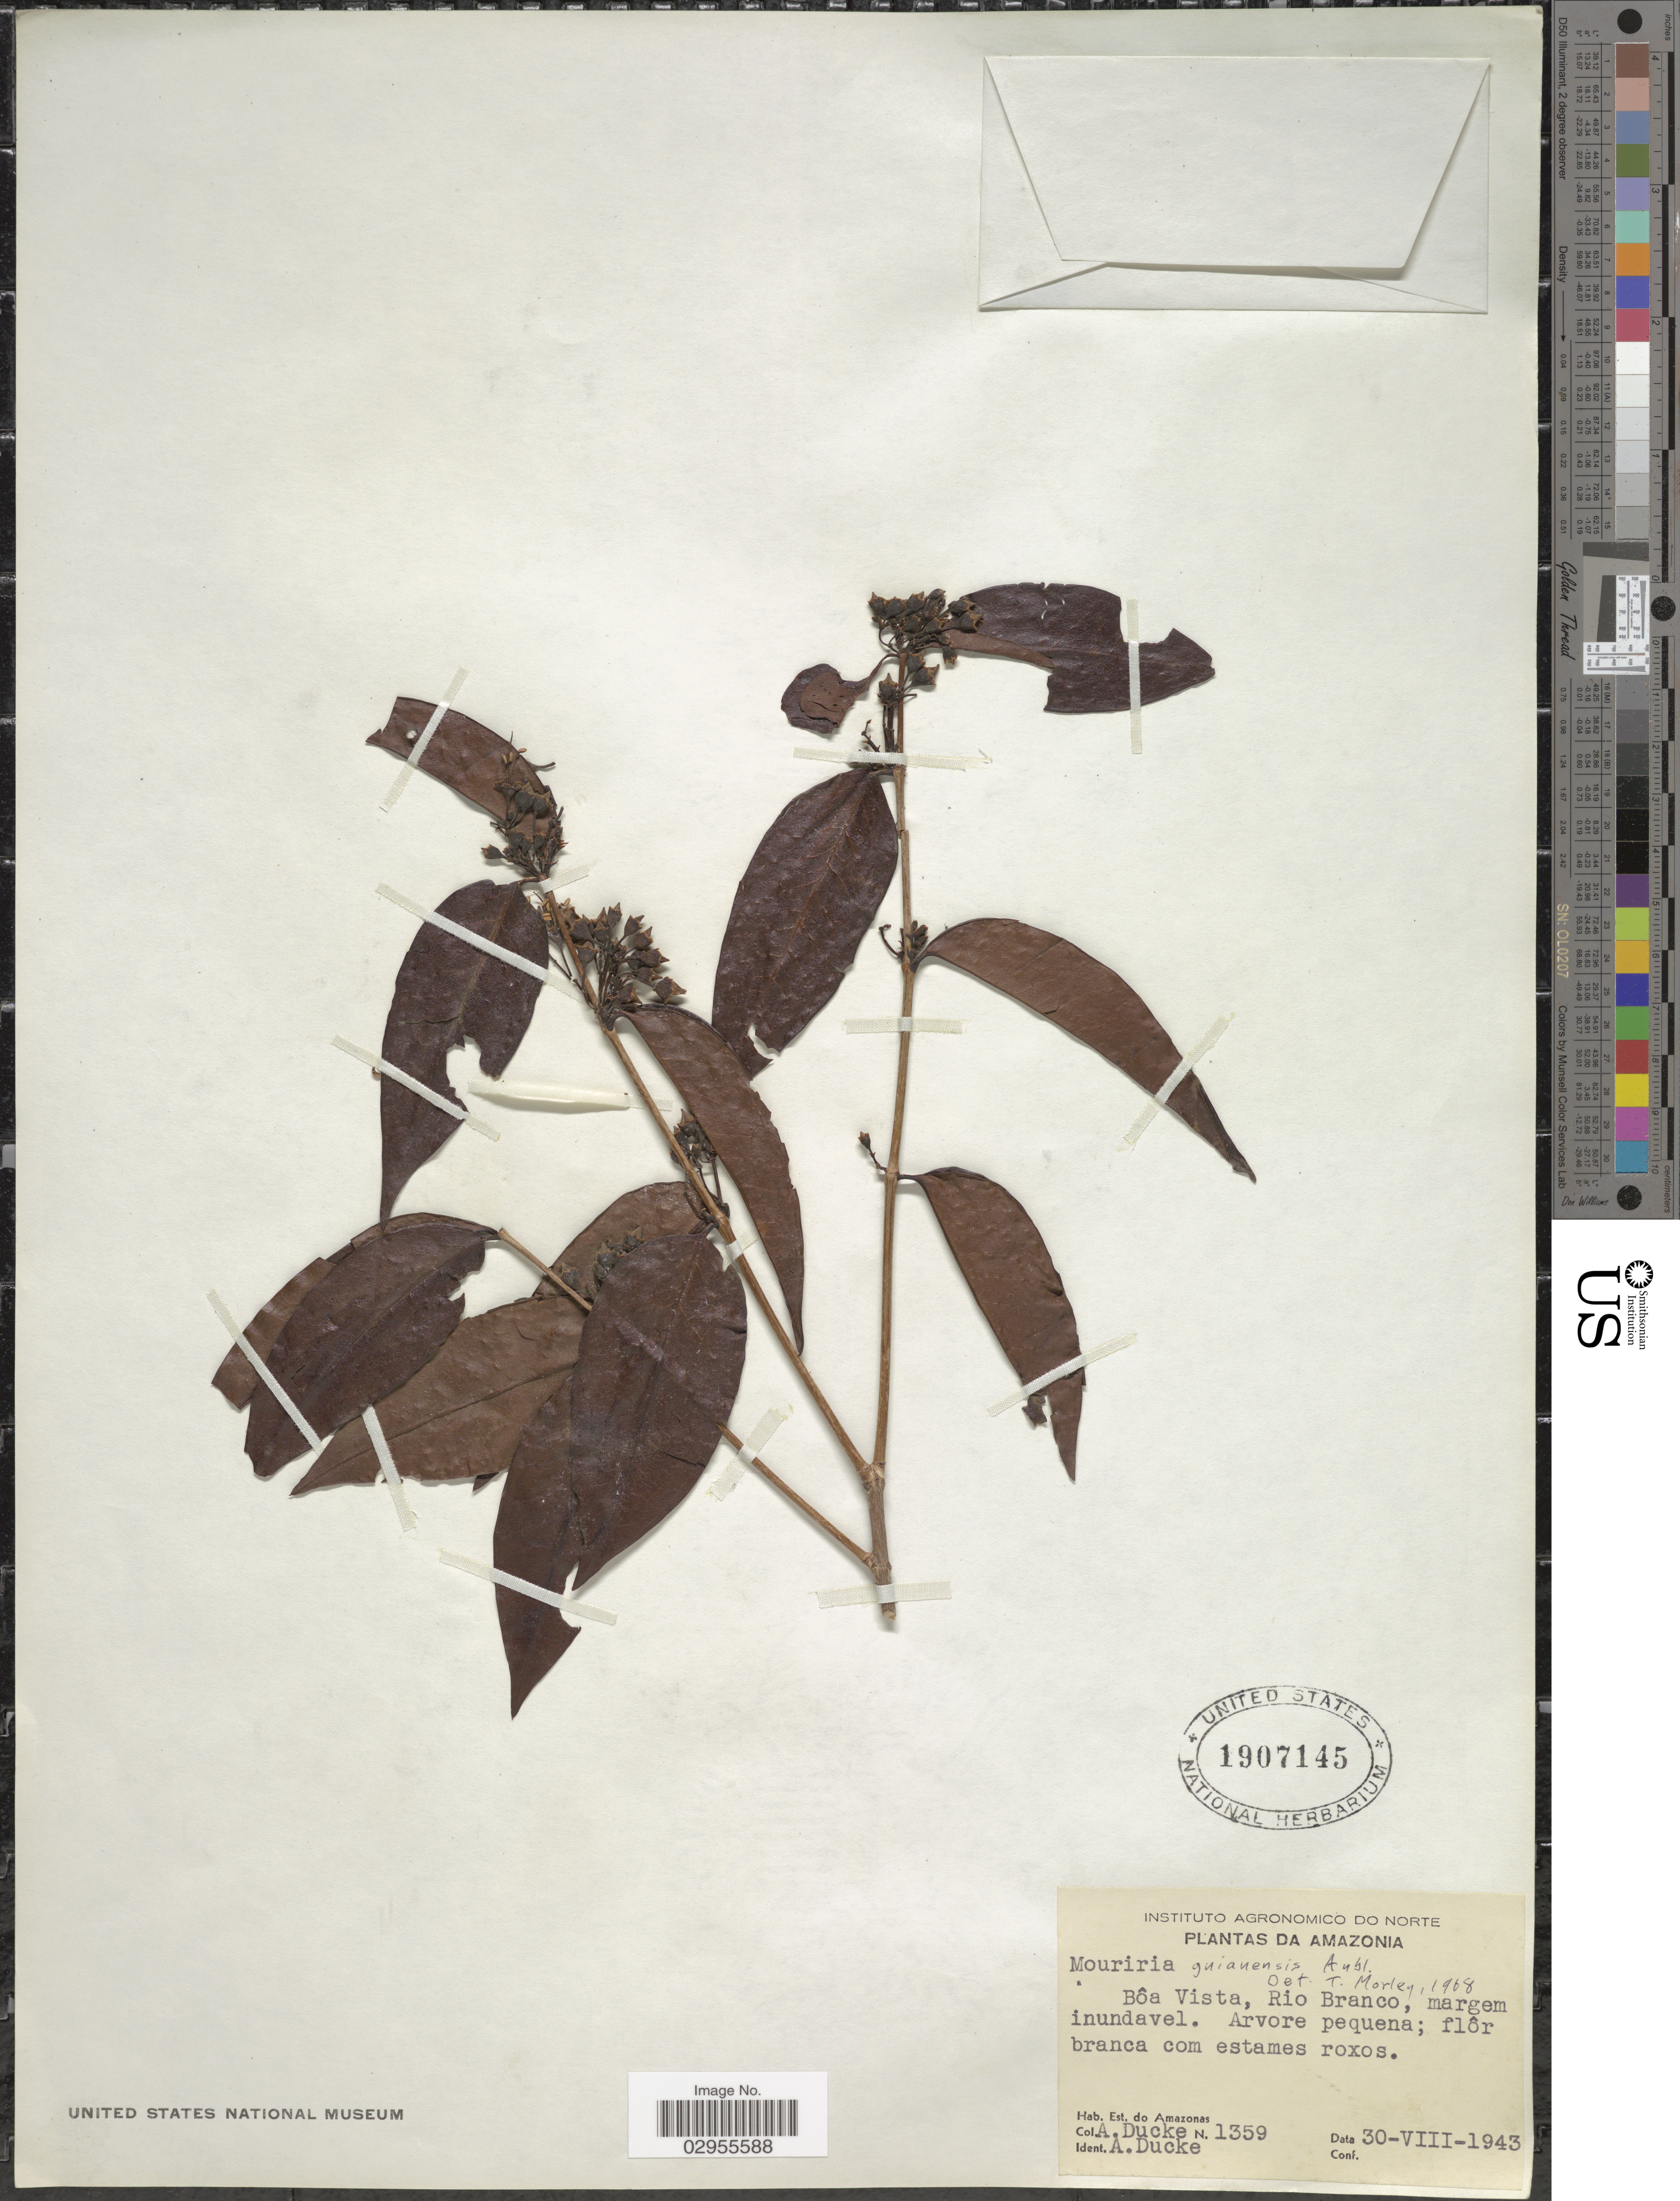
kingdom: Plantae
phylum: Tracheophyta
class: Magnoliopsida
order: Myrtales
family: Melastomataceae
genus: Mouriri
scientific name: Mouriri guianensis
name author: Aubl.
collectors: A. Ducke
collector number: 1359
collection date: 1943-08-30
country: Cape Verde Islands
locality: Amazonia. Bôa Vista, Rio Branco, margem inundavel. Est. do Amazonas.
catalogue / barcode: US 1907145